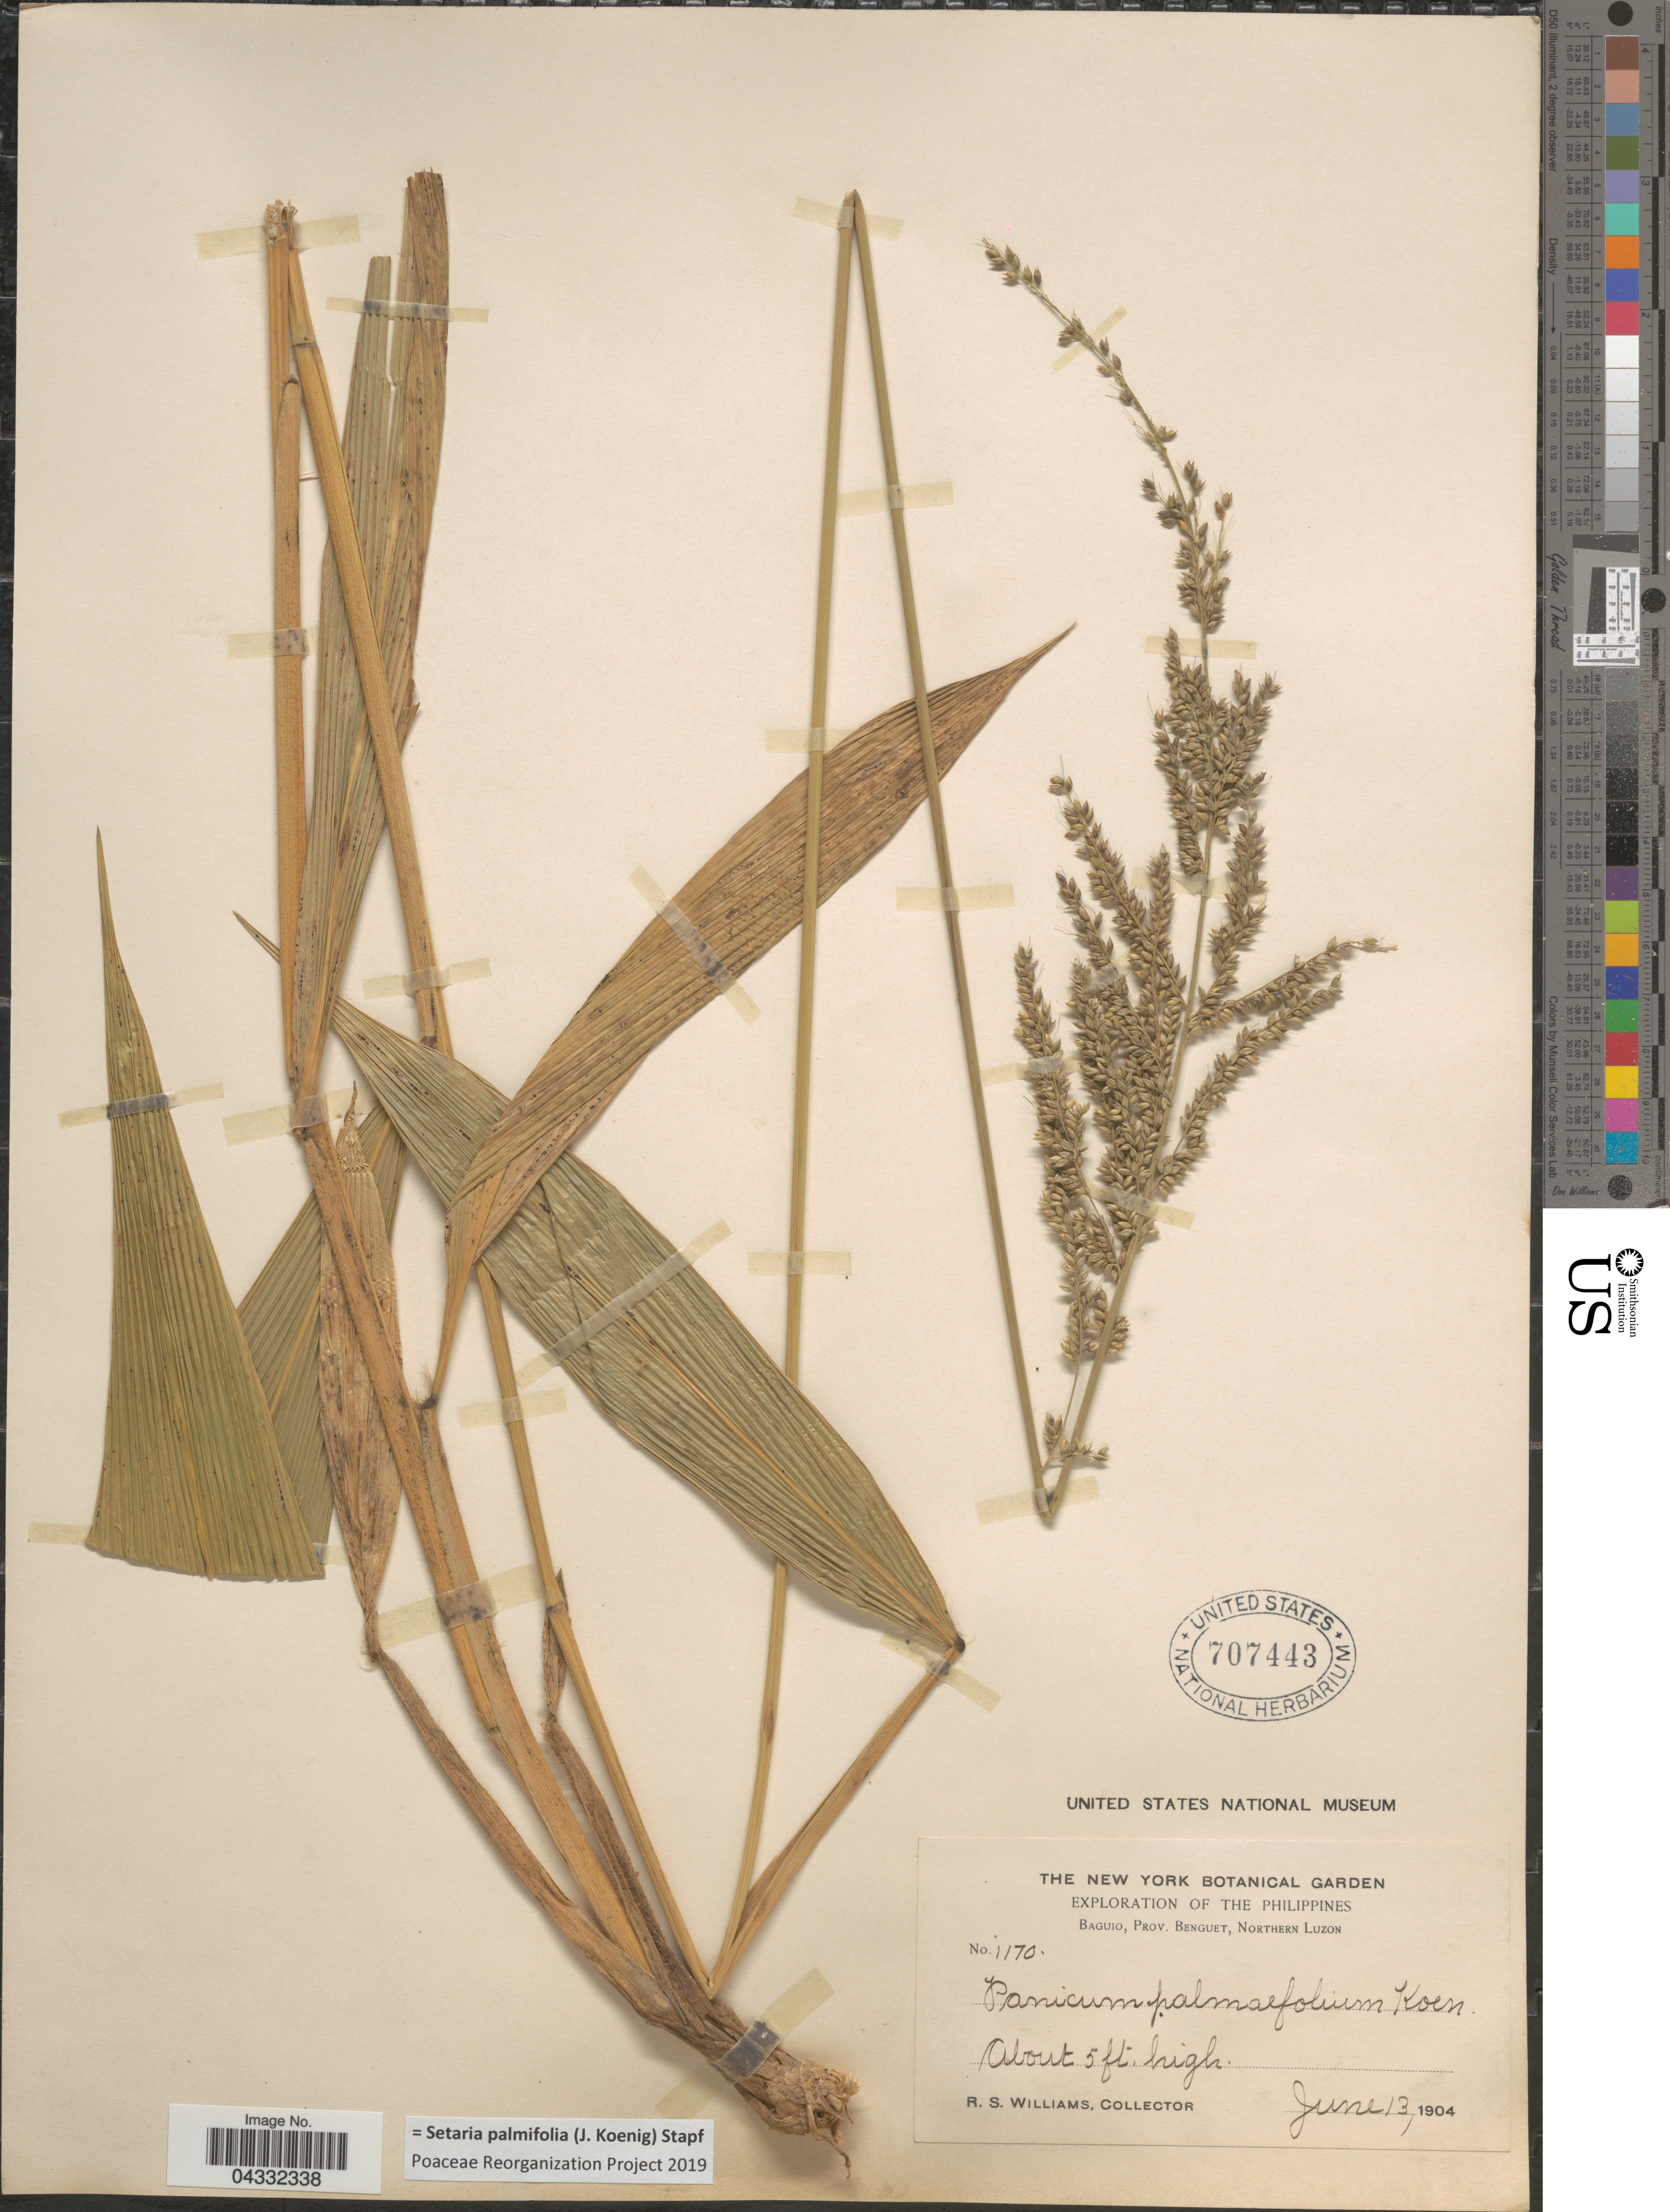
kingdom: Plantae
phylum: Tracheophyta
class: Liliopsida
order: Poales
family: Poaceae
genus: Setaria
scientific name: Setaria palmifolia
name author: (J. Koenig) Stapf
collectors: R. S. Williams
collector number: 1170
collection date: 1904-06-13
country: Philippines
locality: Exploration of the Philippines. Baguio, Prov. Benguet, Northern Luzon.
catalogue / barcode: US 707443